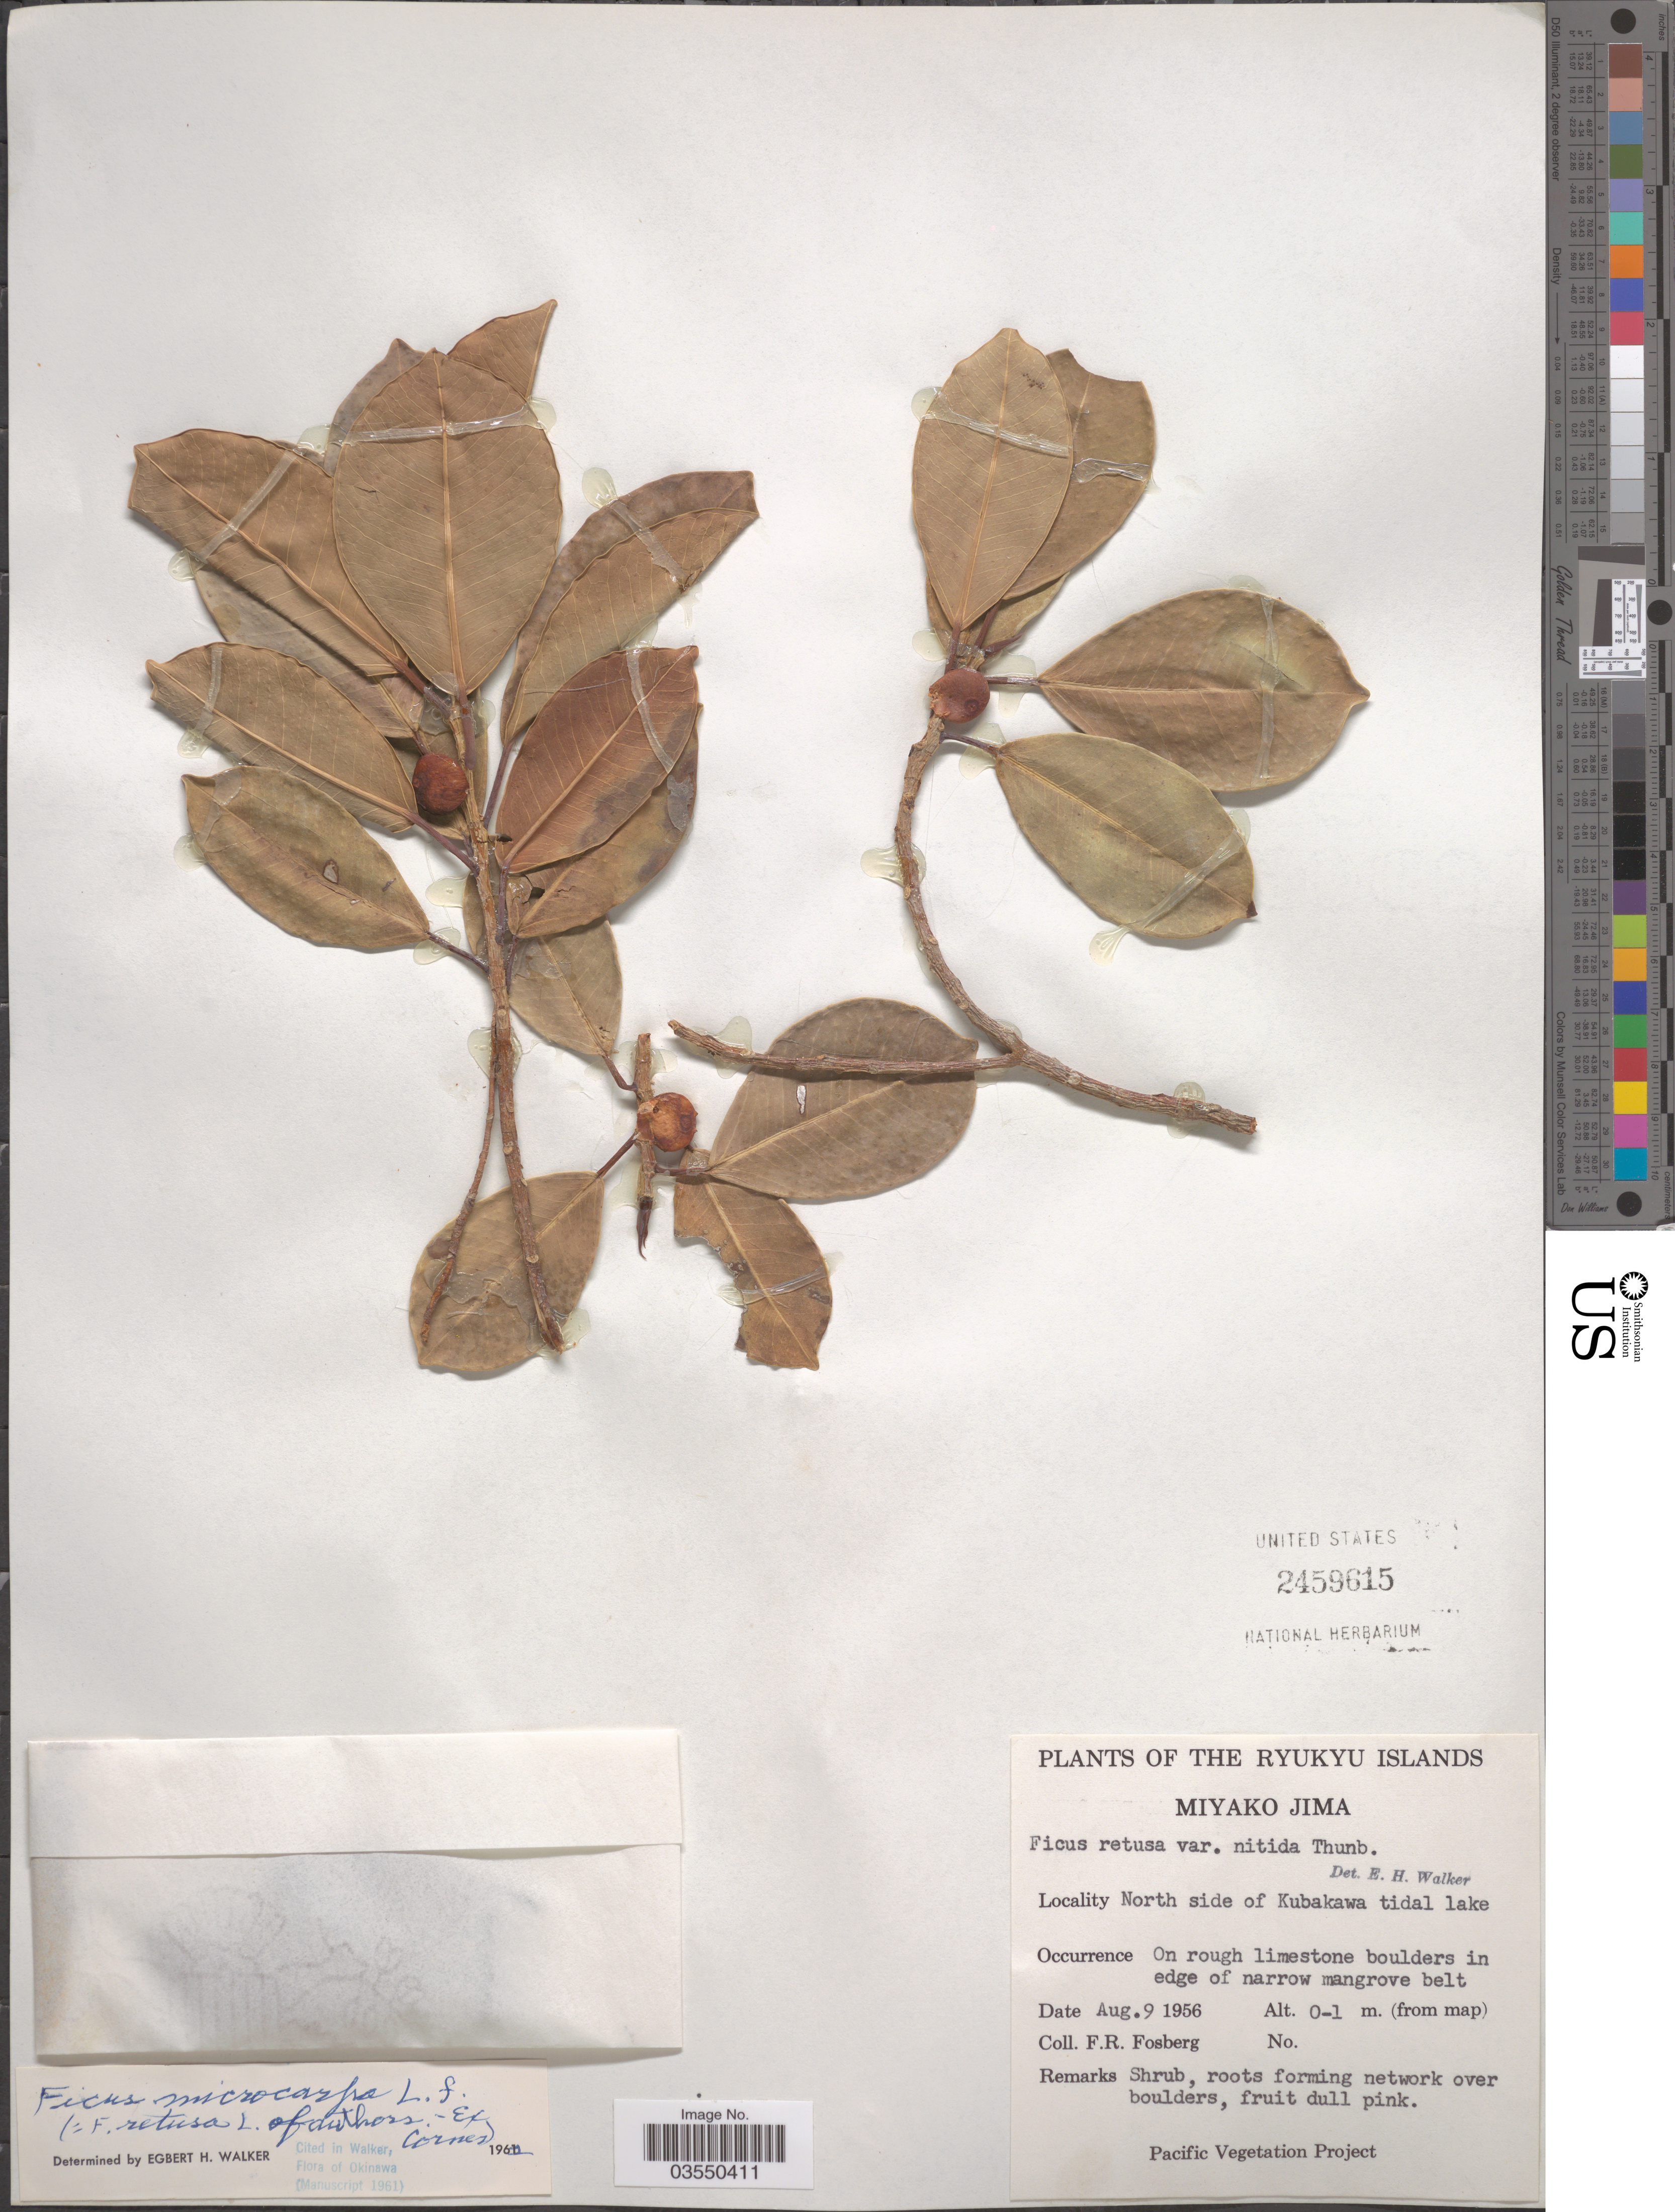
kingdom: Plantae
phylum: Tracheophyta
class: Magnoliopsida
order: Rosales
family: Moraceae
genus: Ficus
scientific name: Ficus microcarpa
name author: L. f.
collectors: F. R. Fosberg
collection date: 1956-08-09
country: Japan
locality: The Ryukyu Islands. Miyako Jima. North side of Kubakawa tidal lake.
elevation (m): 0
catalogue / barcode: US 2459615